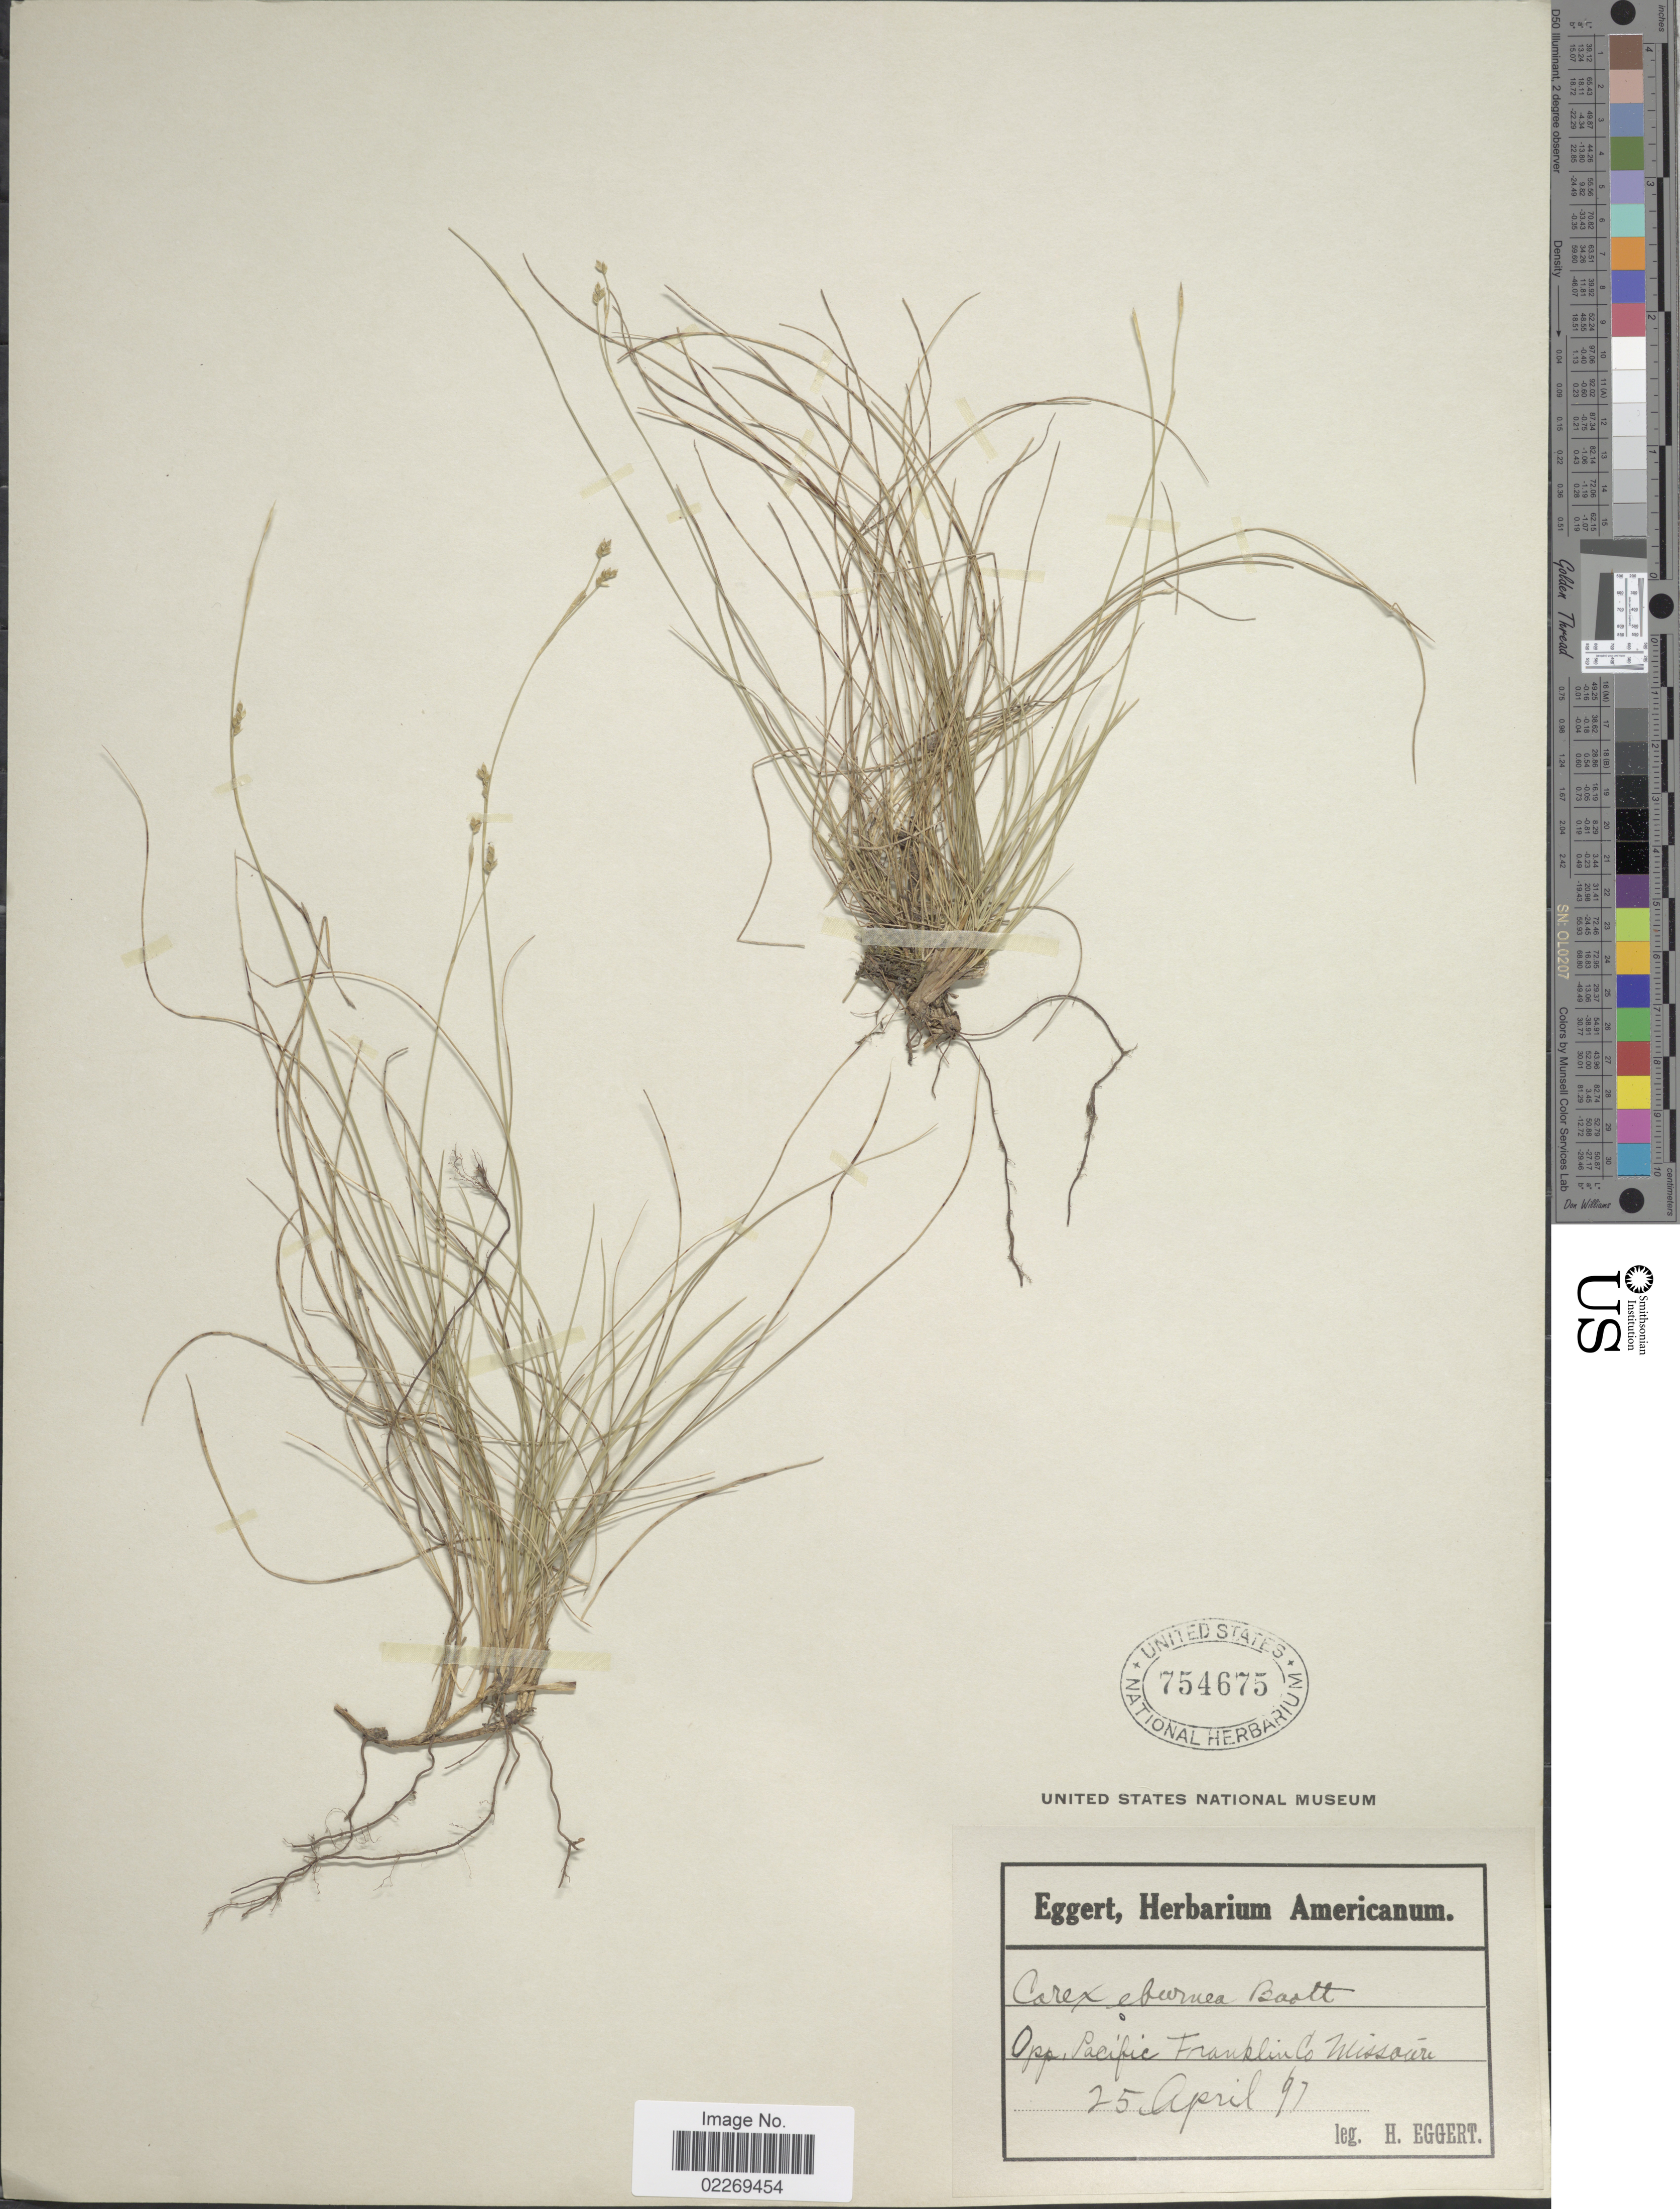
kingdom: Plantae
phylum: Tracheophyta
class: Liliopsida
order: Poales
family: Cyperaceae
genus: Carex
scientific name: Carex eburnea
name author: Boott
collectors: H. Eggert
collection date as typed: Transcribed d/m/y: 25/4/97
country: United States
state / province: Missouri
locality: Opp. Pacific Franklin Co.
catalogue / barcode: US 754675